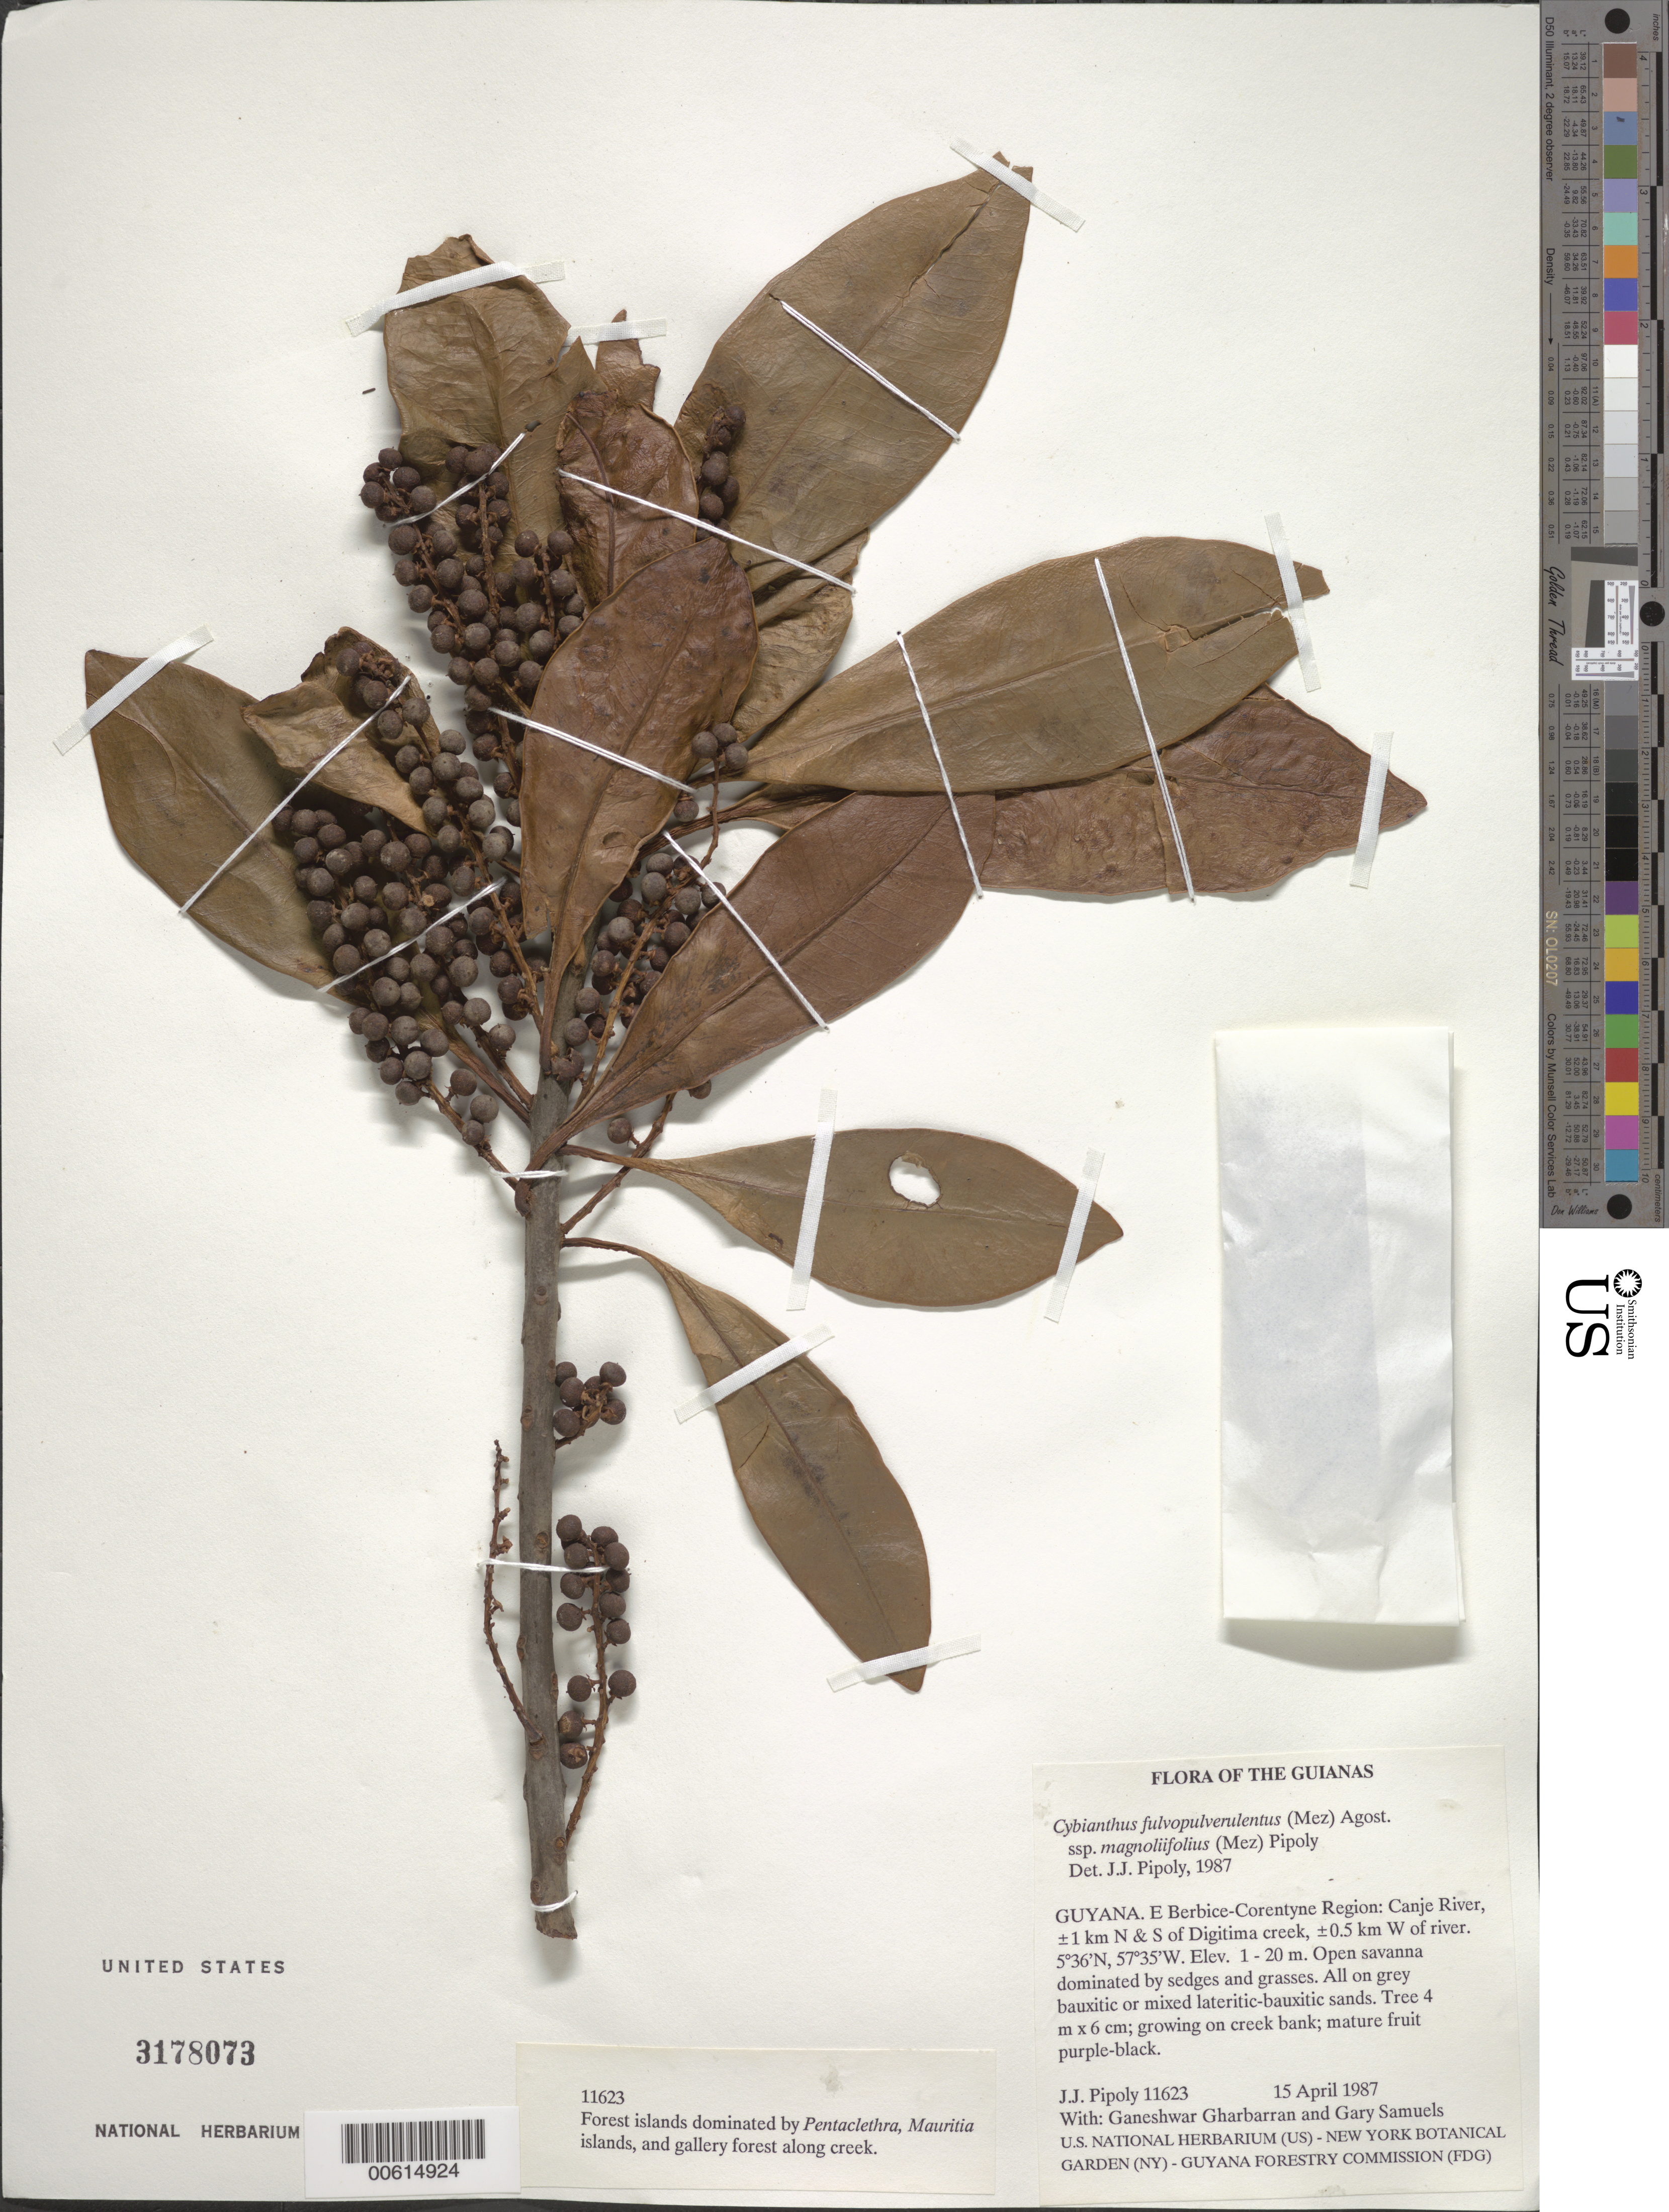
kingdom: Plantae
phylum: Tracheophyta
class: Magnoliopsida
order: Ericales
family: Primulaceae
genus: Cybianthus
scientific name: Cybianthus fulvopulverulentus subsp. magnoliifolius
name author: (Mez) Pipoly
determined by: Pipoly, J. J., III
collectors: J. J. Pipoly, G. Gharbarran & G. Samuels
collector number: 11623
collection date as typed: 15 April 1987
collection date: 1987-04-15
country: Guyana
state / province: E. Berbice-Corentyne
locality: Canje River, ±1 km N & S of Digitima creek, ±0.5 km W of river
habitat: Open savanna dominated by sedges and grasses. All on grey bauxitic or mixed lateritic-bauxitic sands. Forest islands dominated by Pentaclethra, Mauritia islands, and gallery forest along creek.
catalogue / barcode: US 3178073